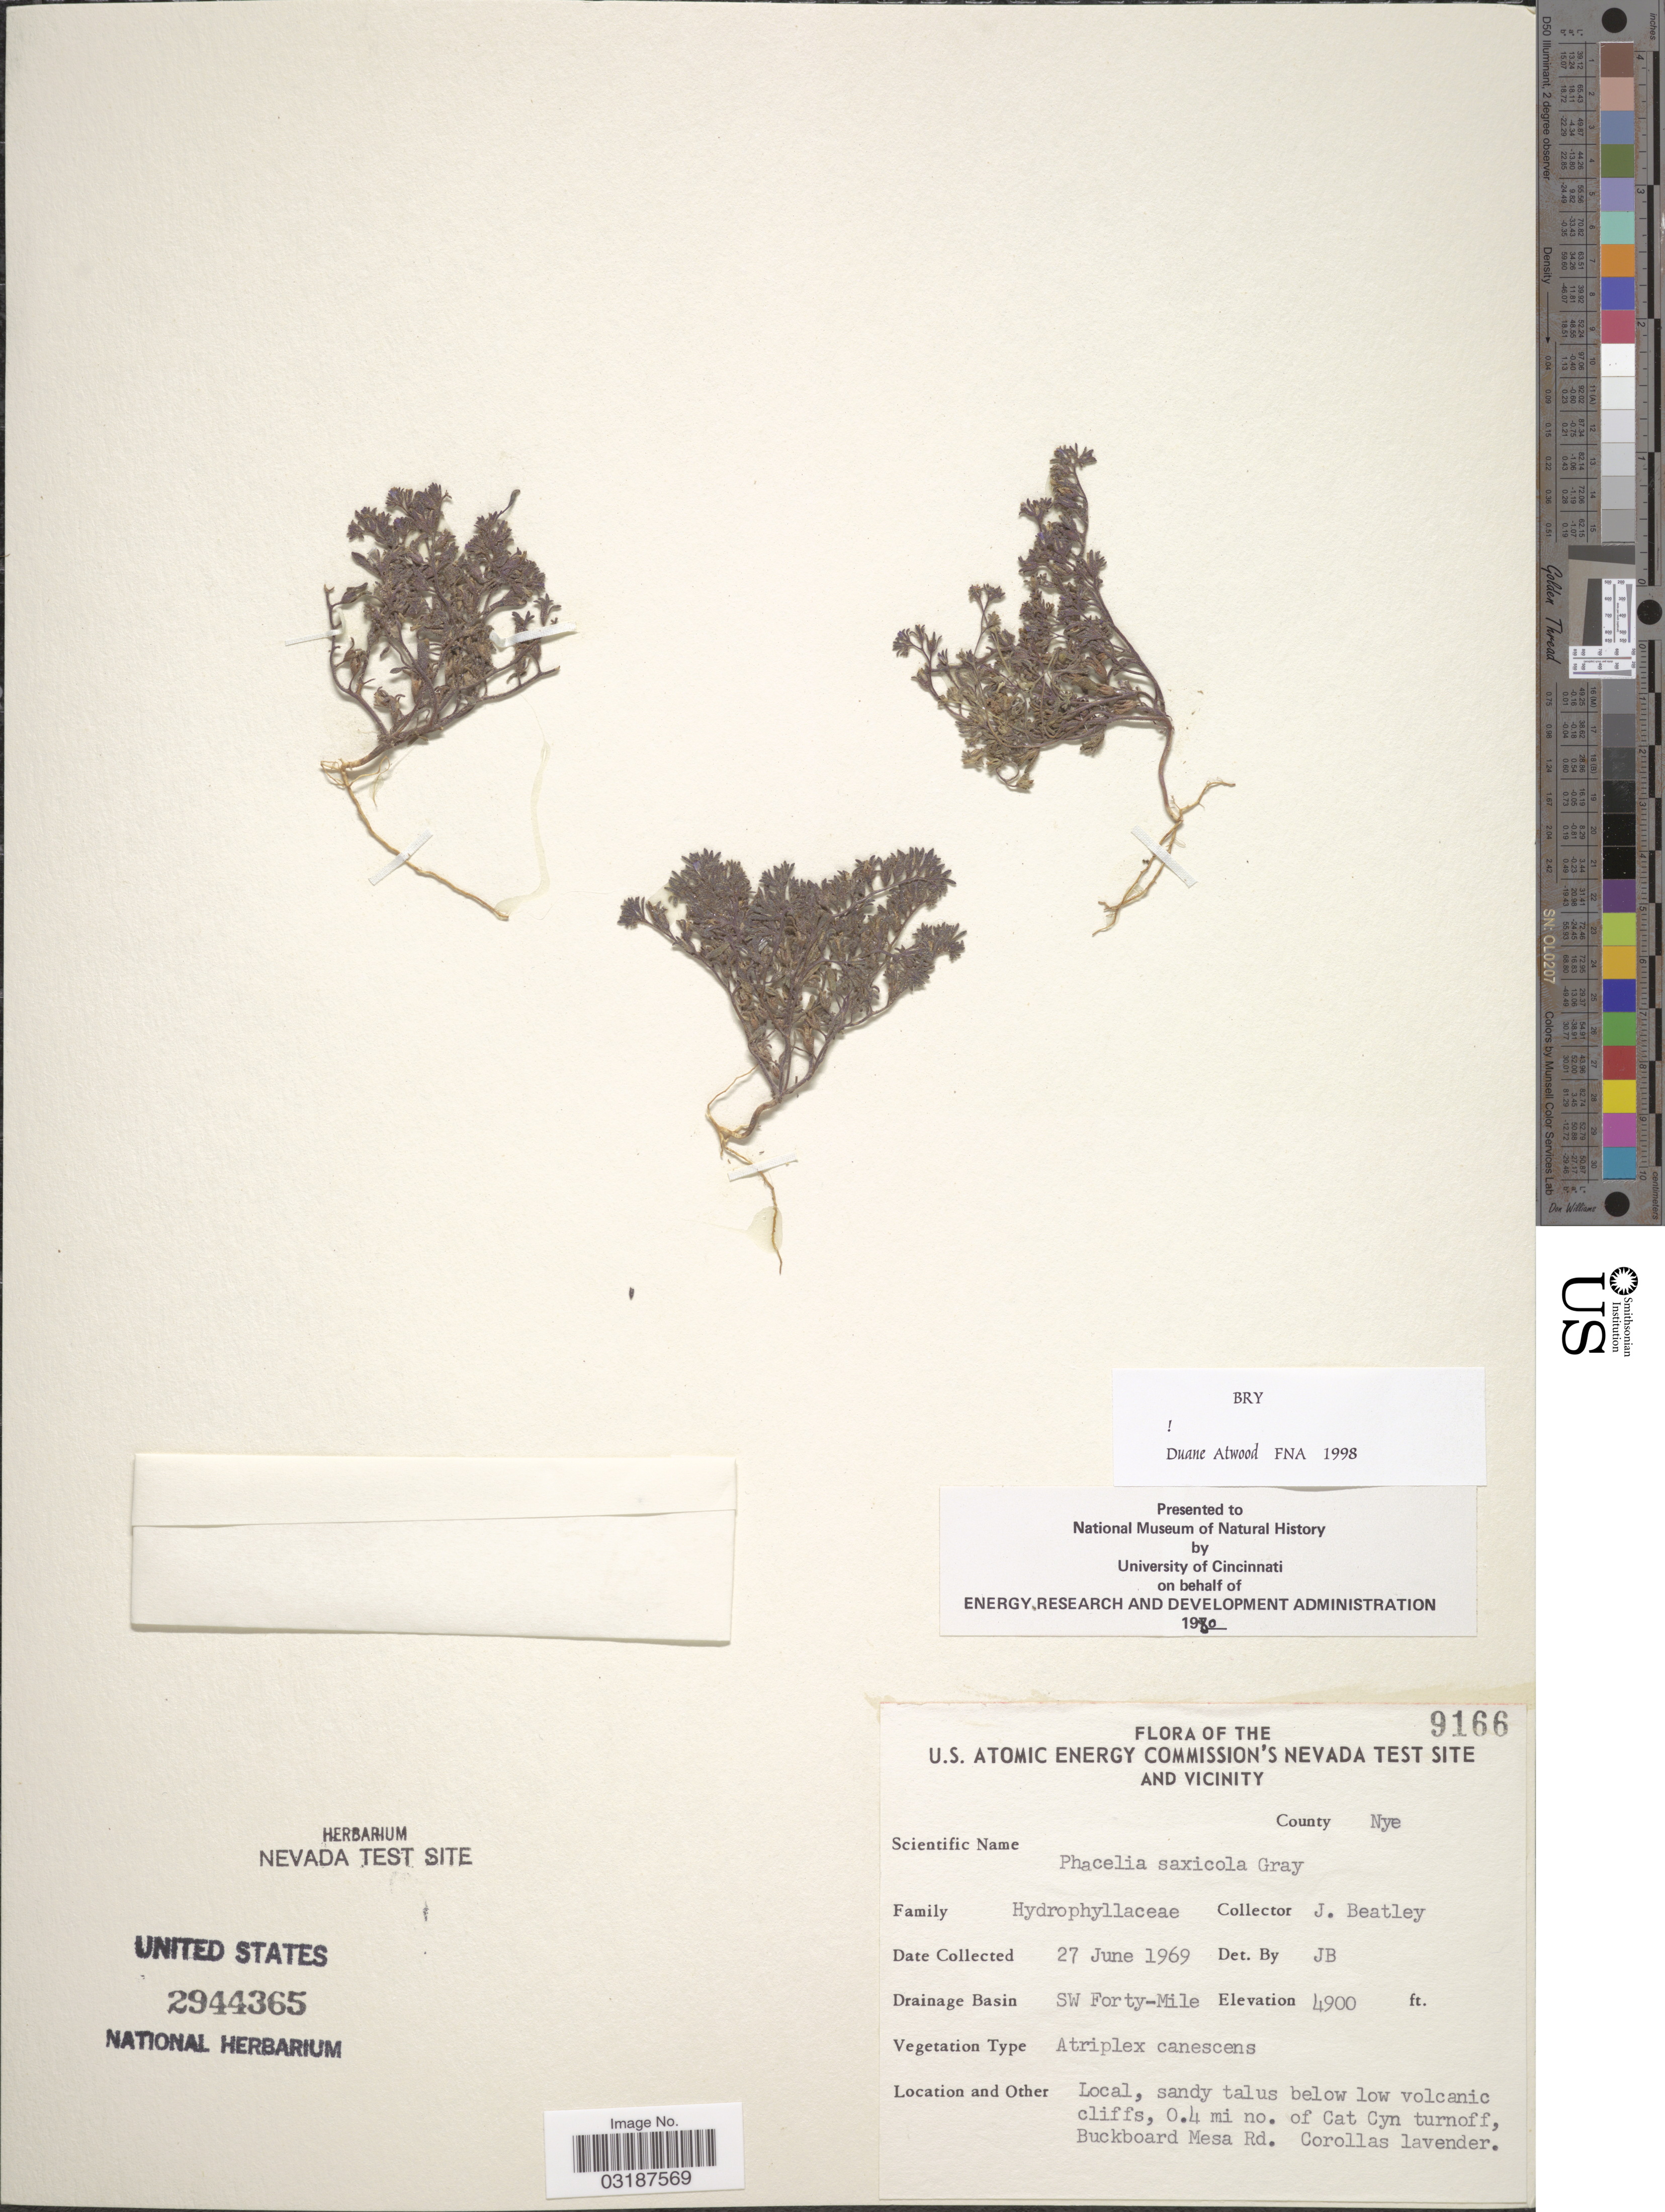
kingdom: Plantae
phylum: Tracheophyta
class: Magnoliopsida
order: Boraginales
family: Hydrophyllaceae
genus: Phacelia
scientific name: Phacelia saxicola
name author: A. Gray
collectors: J. C. Beatley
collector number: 9166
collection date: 1969-06-27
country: United States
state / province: Nevada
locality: U.S. Atomic Energy Commission's Nevada Test Site and Vicinity. County Nye. Drainage Basin SW Forty-Mile, 0.4 mi no. of Cat Cyn turnoff, Buckboard Mesa Rd.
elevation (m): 1494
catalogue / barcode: US 2944365